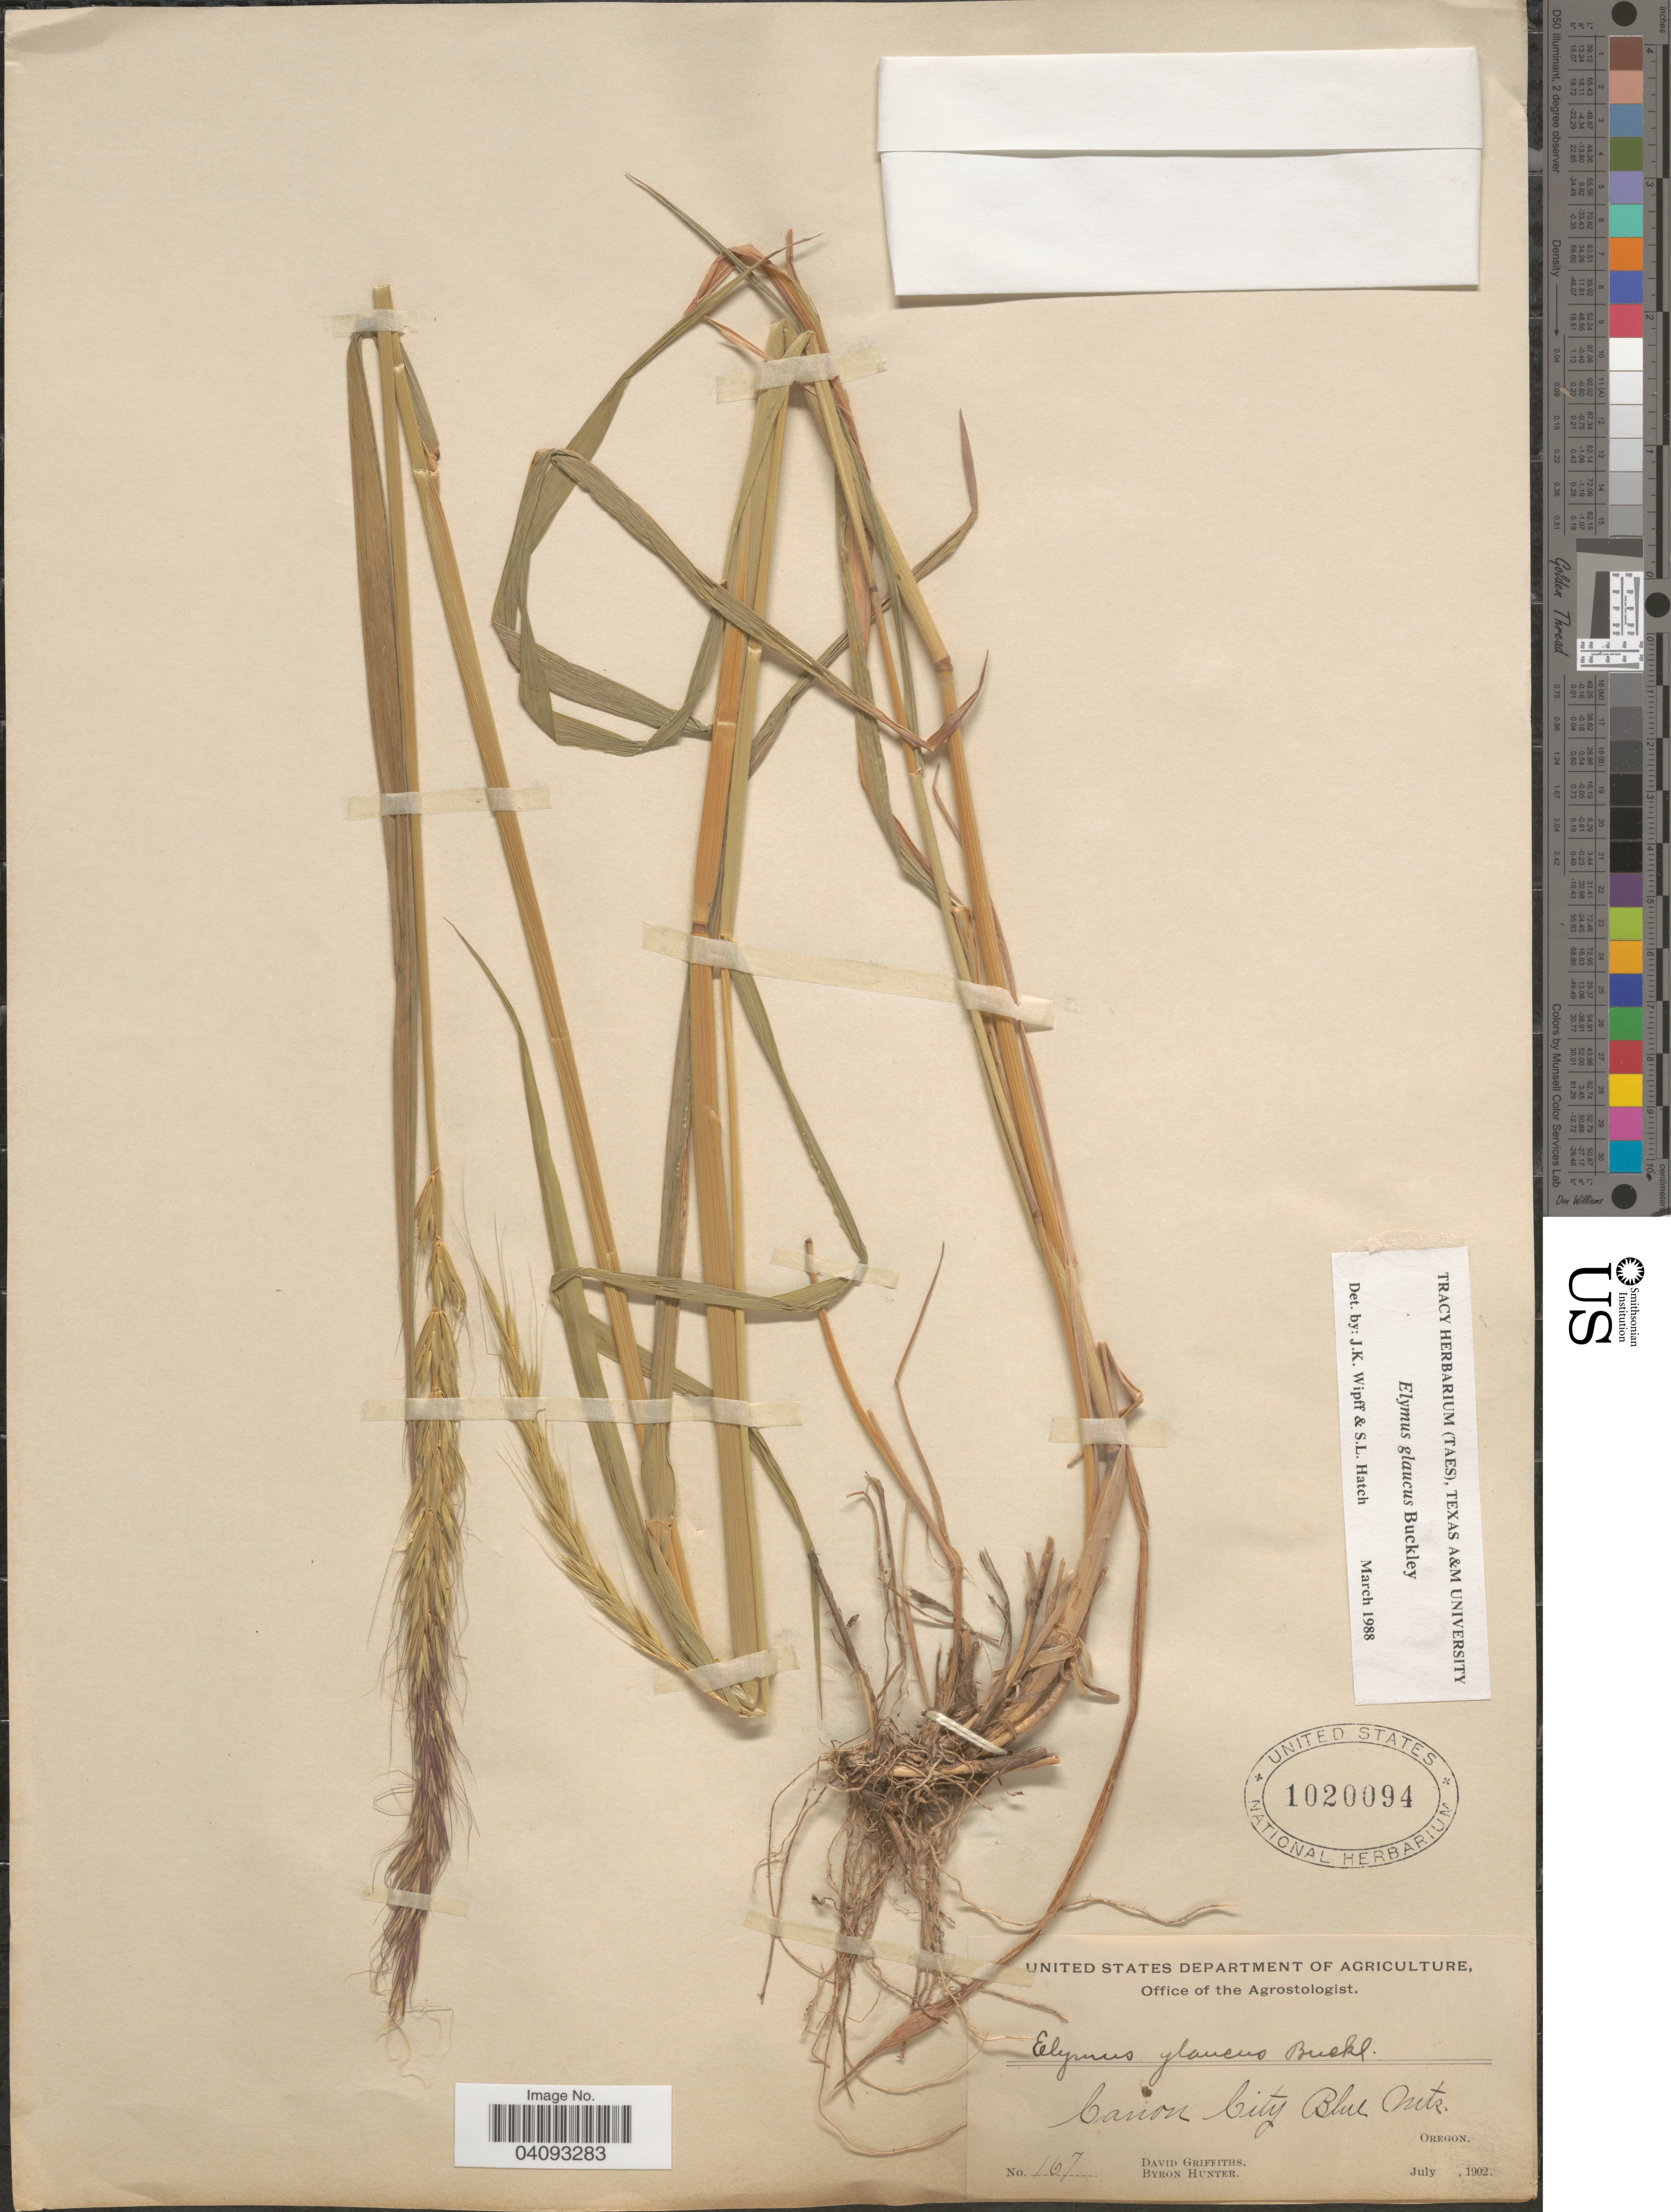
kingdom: Plantae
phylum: Tracheophyta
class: Liliopsida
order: Poales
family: Poaceae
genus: Elymus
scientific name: Elymus glaucus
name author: Buckley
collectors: D. Griffiths & B. Hunter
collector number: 167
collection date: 1902-07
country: United States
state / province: Oregon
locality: Canon City Blue Mts.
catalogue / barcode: US 1020094